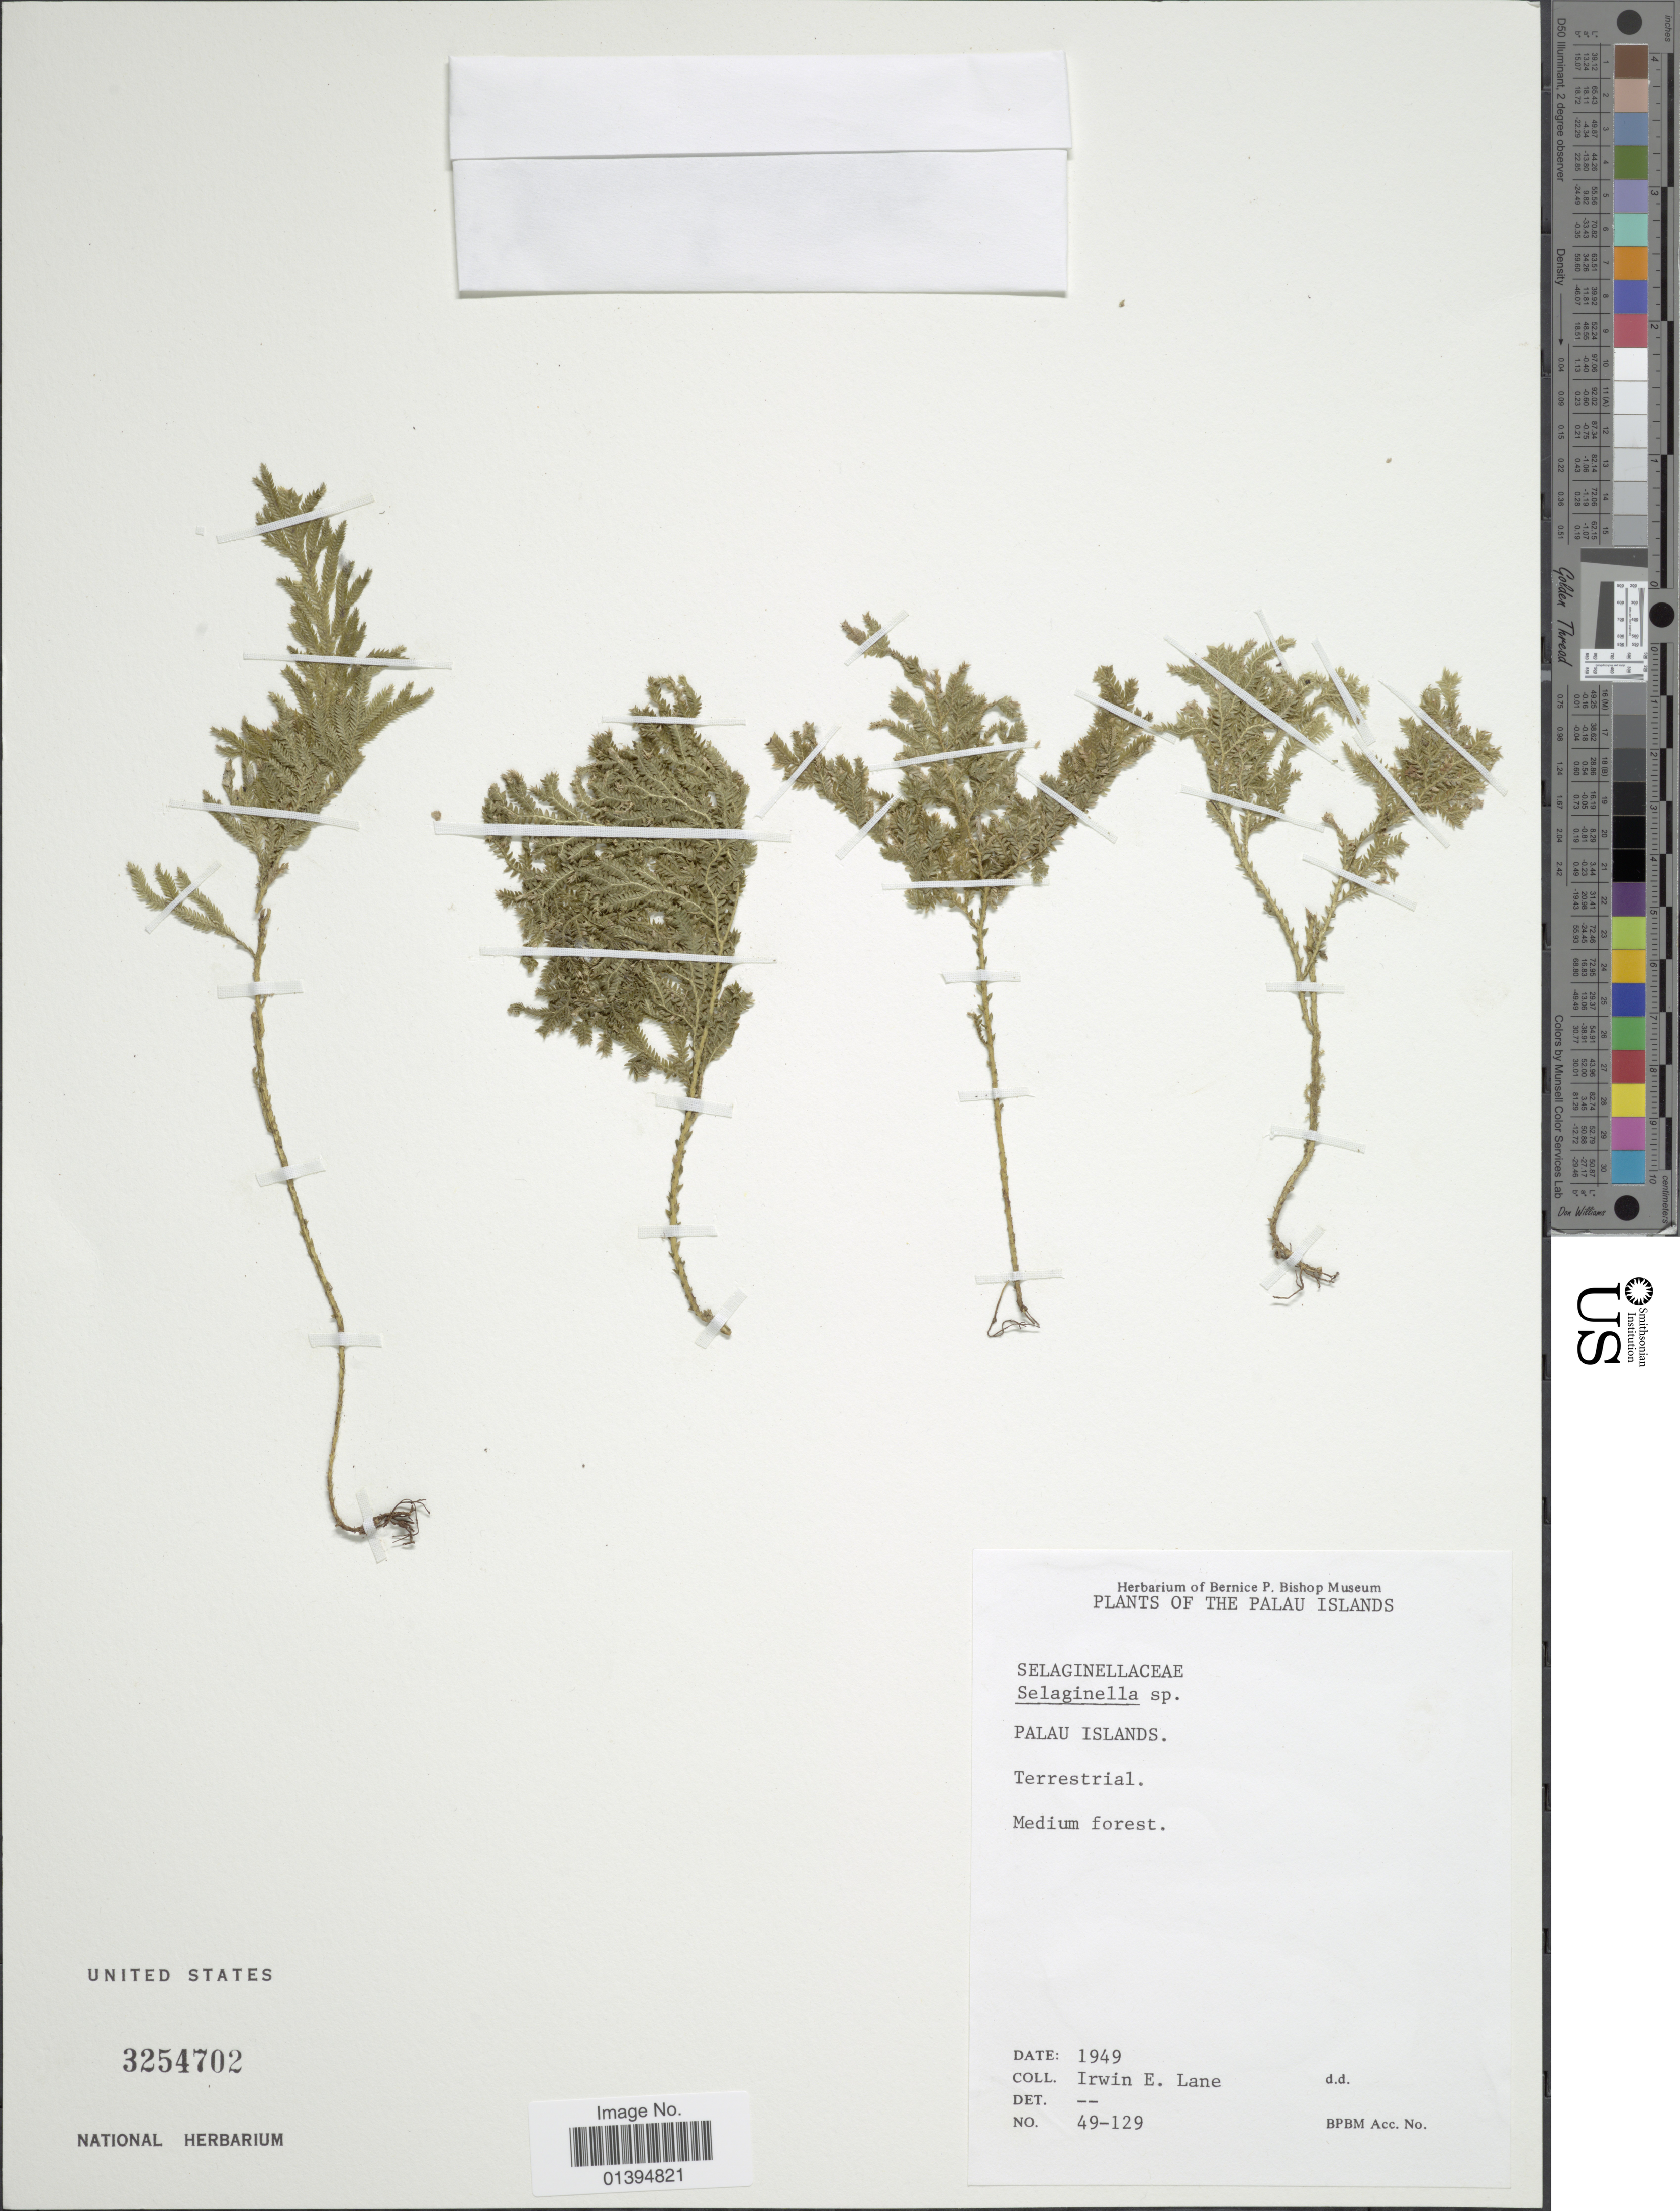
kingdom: Plantae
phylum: Tracheophyta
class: Lycopodiopsida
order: Selaginellales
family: Selaginellaceae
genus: Selaginella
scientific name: Selaginella sp.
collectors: I. Lane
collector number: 49-129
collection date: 1949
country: Palau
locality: Palau Islands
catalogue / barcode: US 3254702